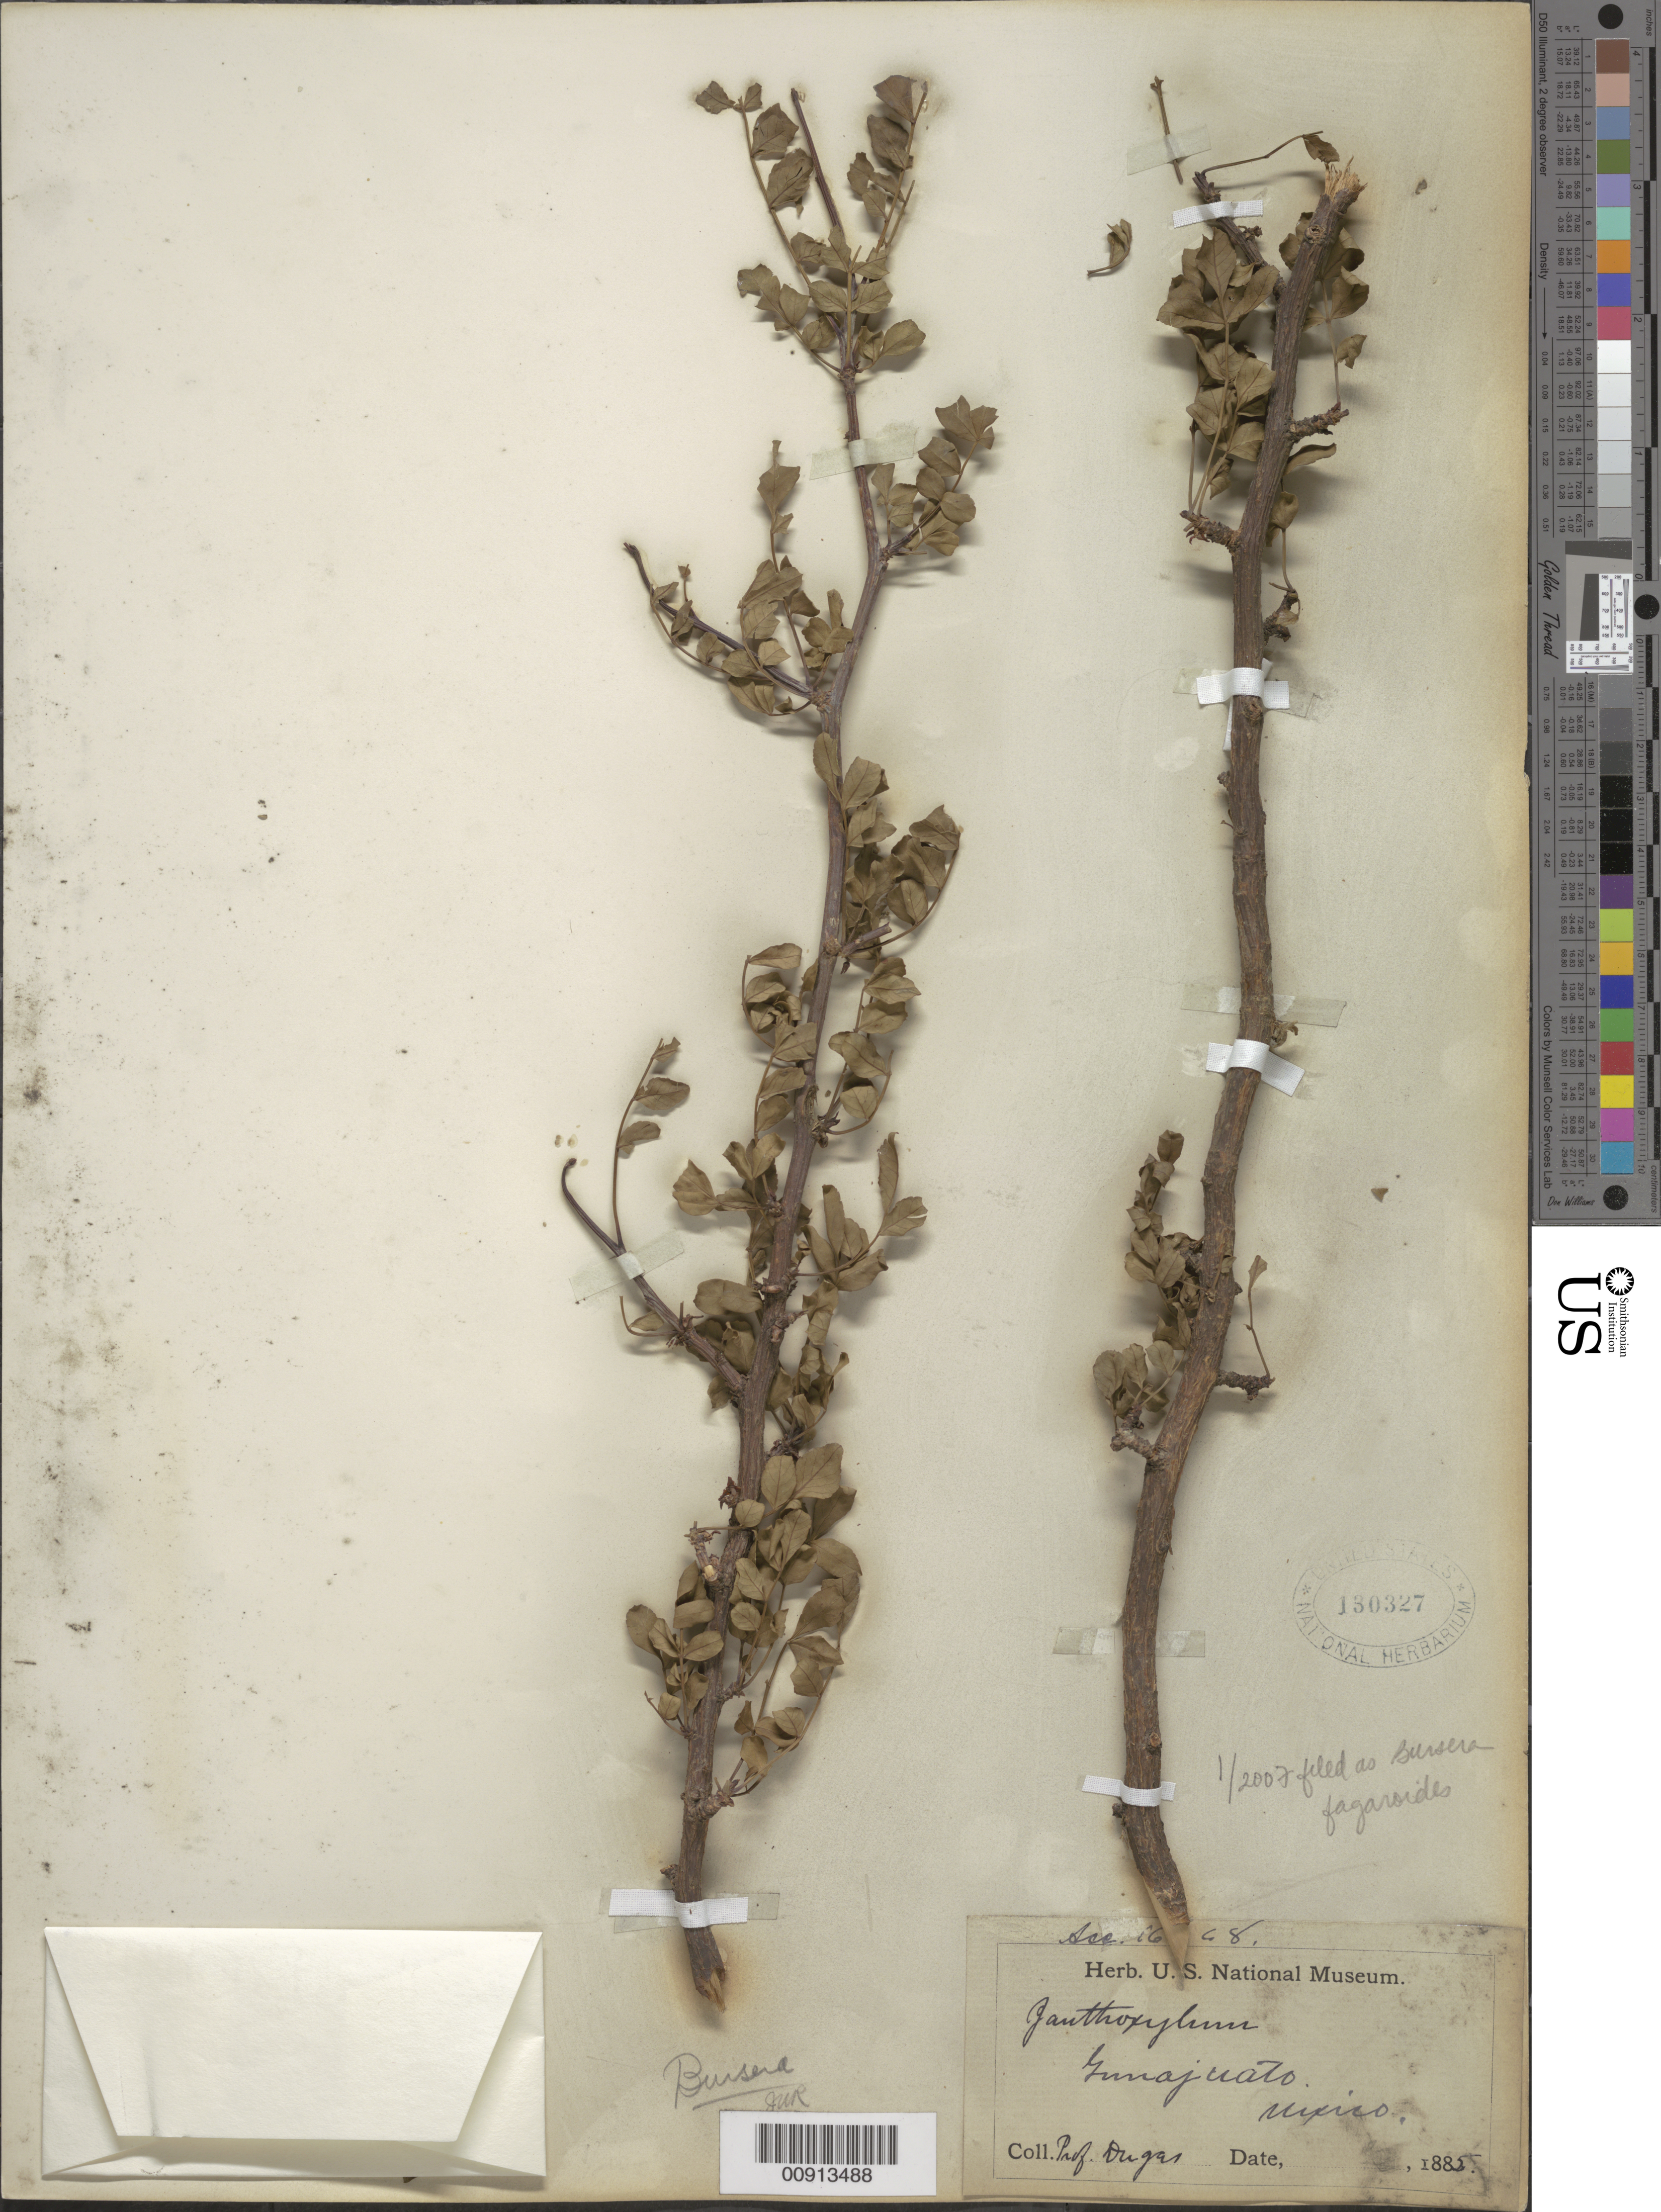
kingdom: Plantae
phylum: Tracheophyta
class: Magnoliopsida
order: Sapindales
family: Burseraceae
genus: Bursera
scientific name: Bursera inaguensis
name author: Britton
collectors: A. Dugès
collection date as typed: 1885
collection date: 1885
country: Mexico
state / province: Guanajuato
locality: Guanajuato.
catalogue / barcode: US 130327